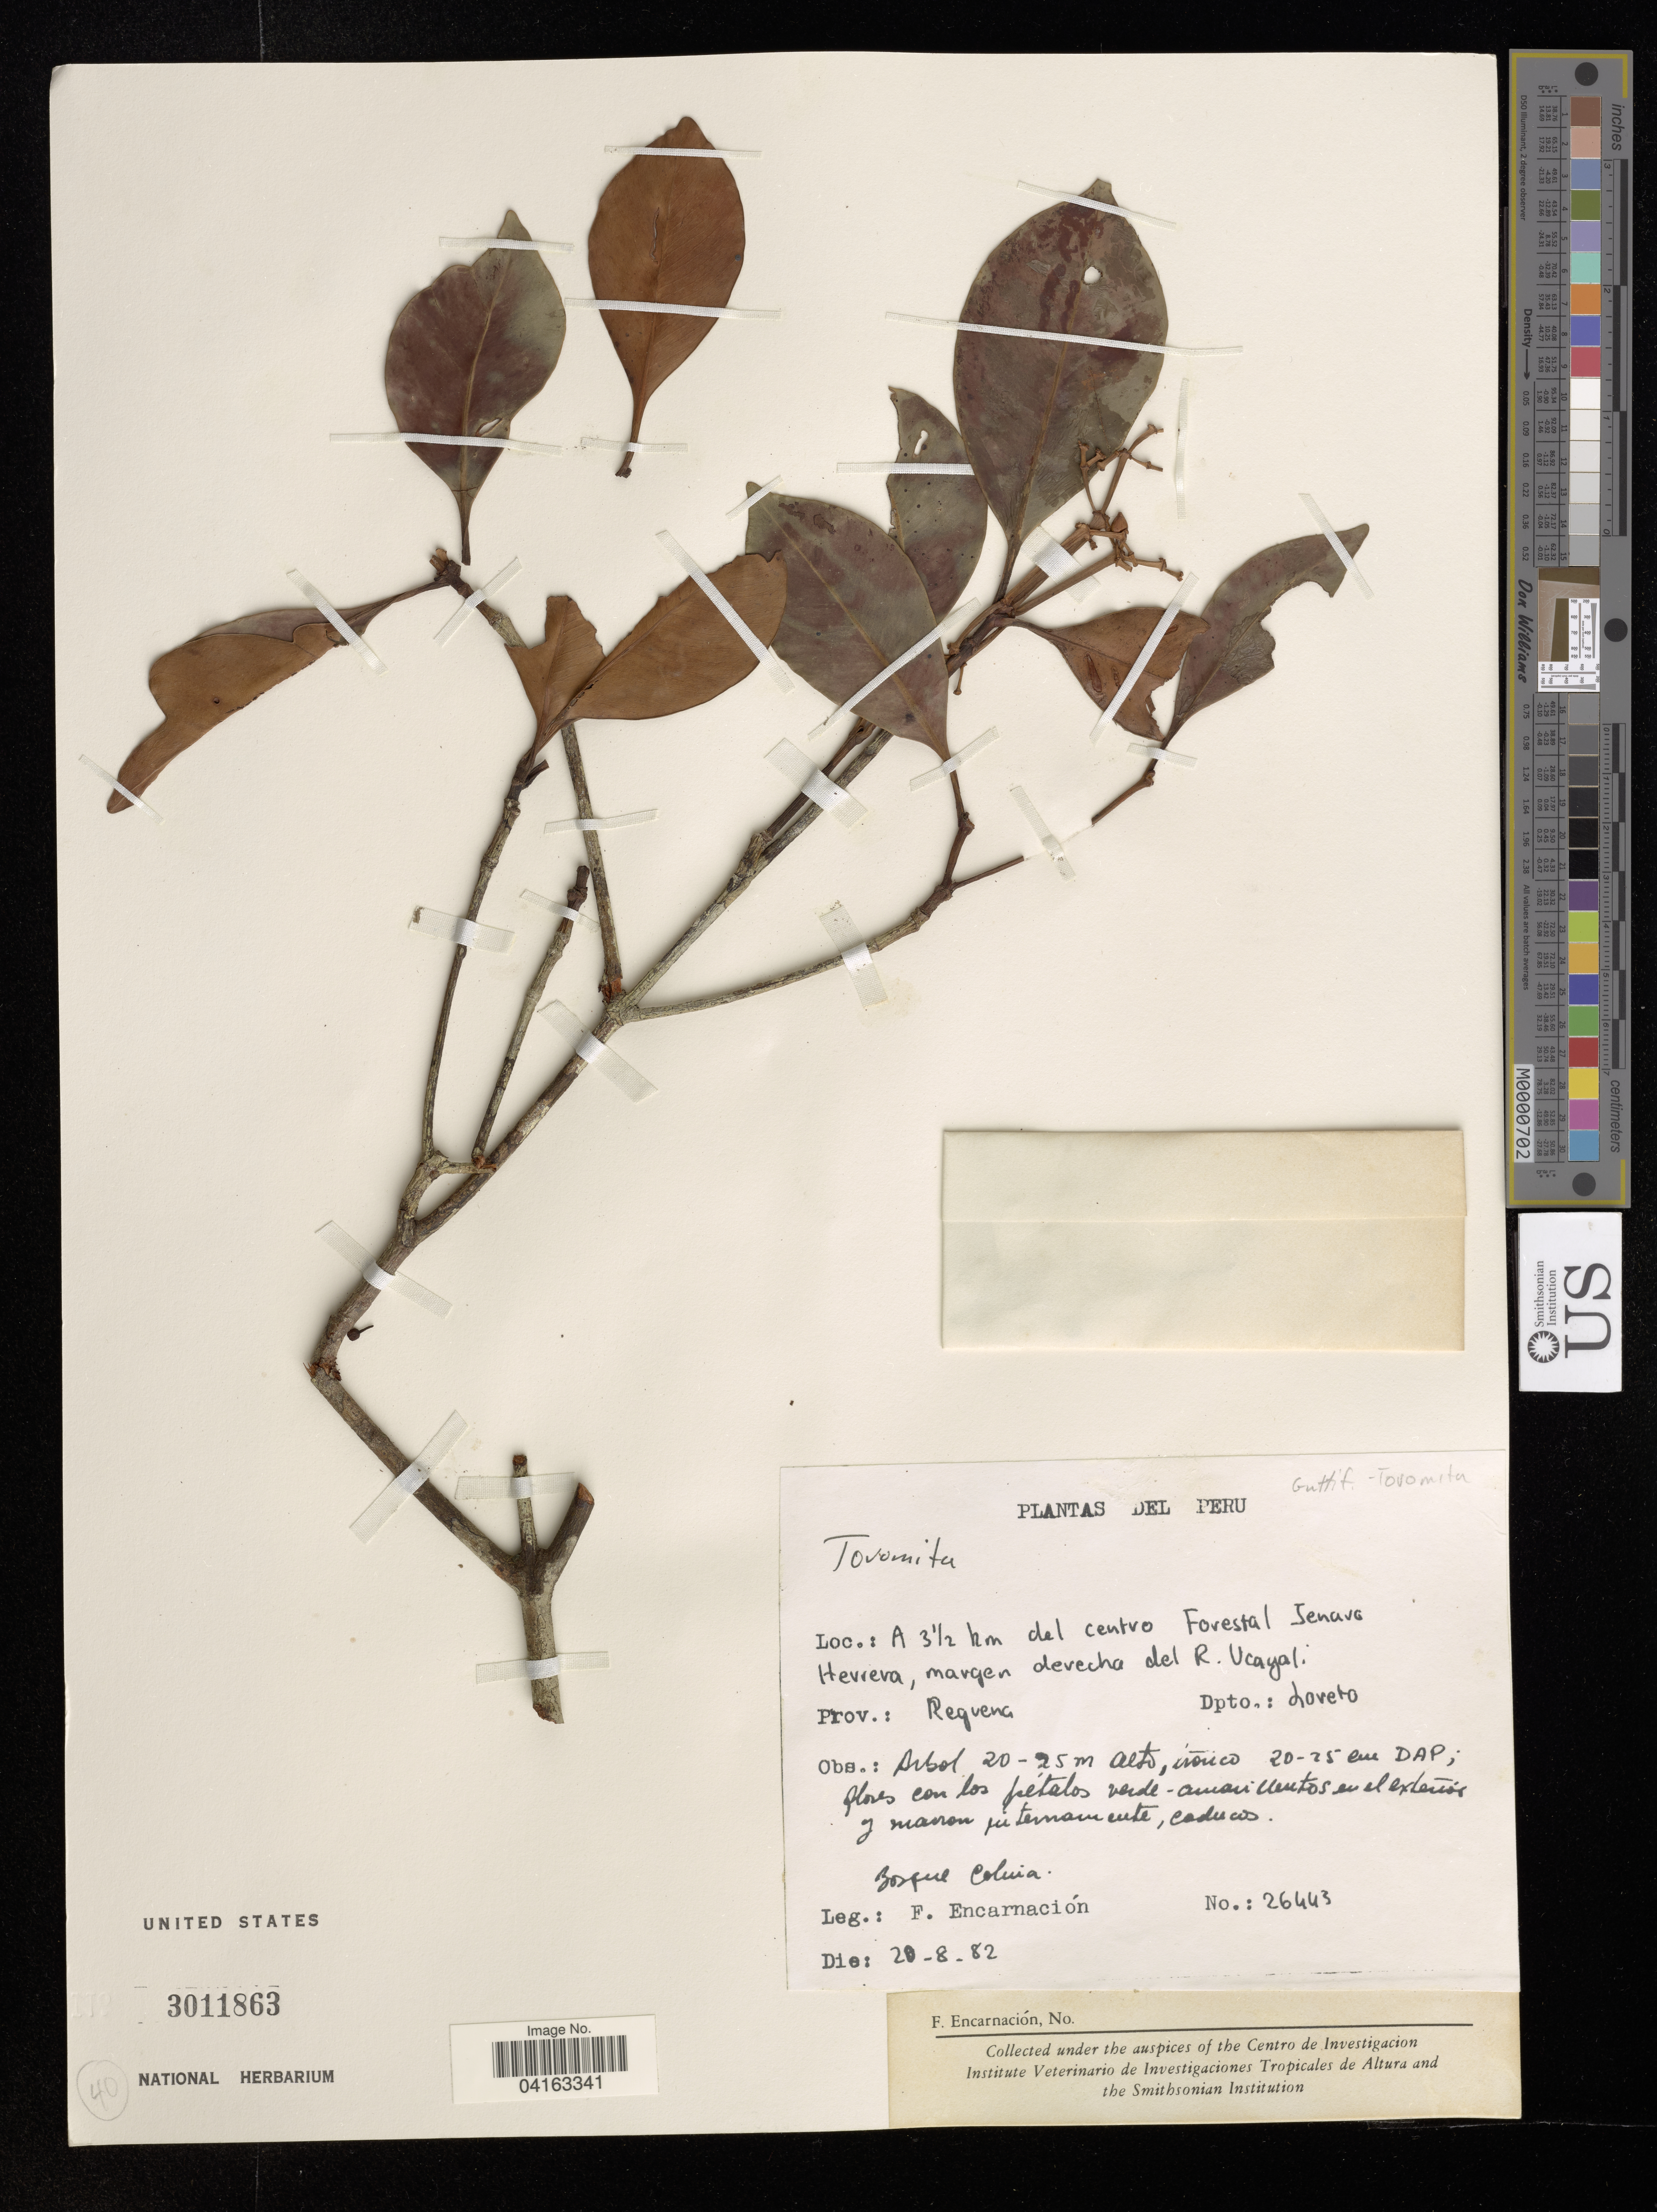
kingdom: Plantae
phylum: Tracheophyta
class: Magnoliopsida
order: Malpighiales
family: Clusiaceae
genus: Tovomita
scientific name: Tovomita sp.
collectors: F. Encarnación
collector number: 26443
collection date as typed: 82 AUG 20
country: Peru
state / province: Loreto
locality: Prov.: Requena. A 3½ km del centro Forestal Jenaro Herrera, margen derecha del R. Ucayal.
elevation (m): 20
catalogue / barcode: US 3011863